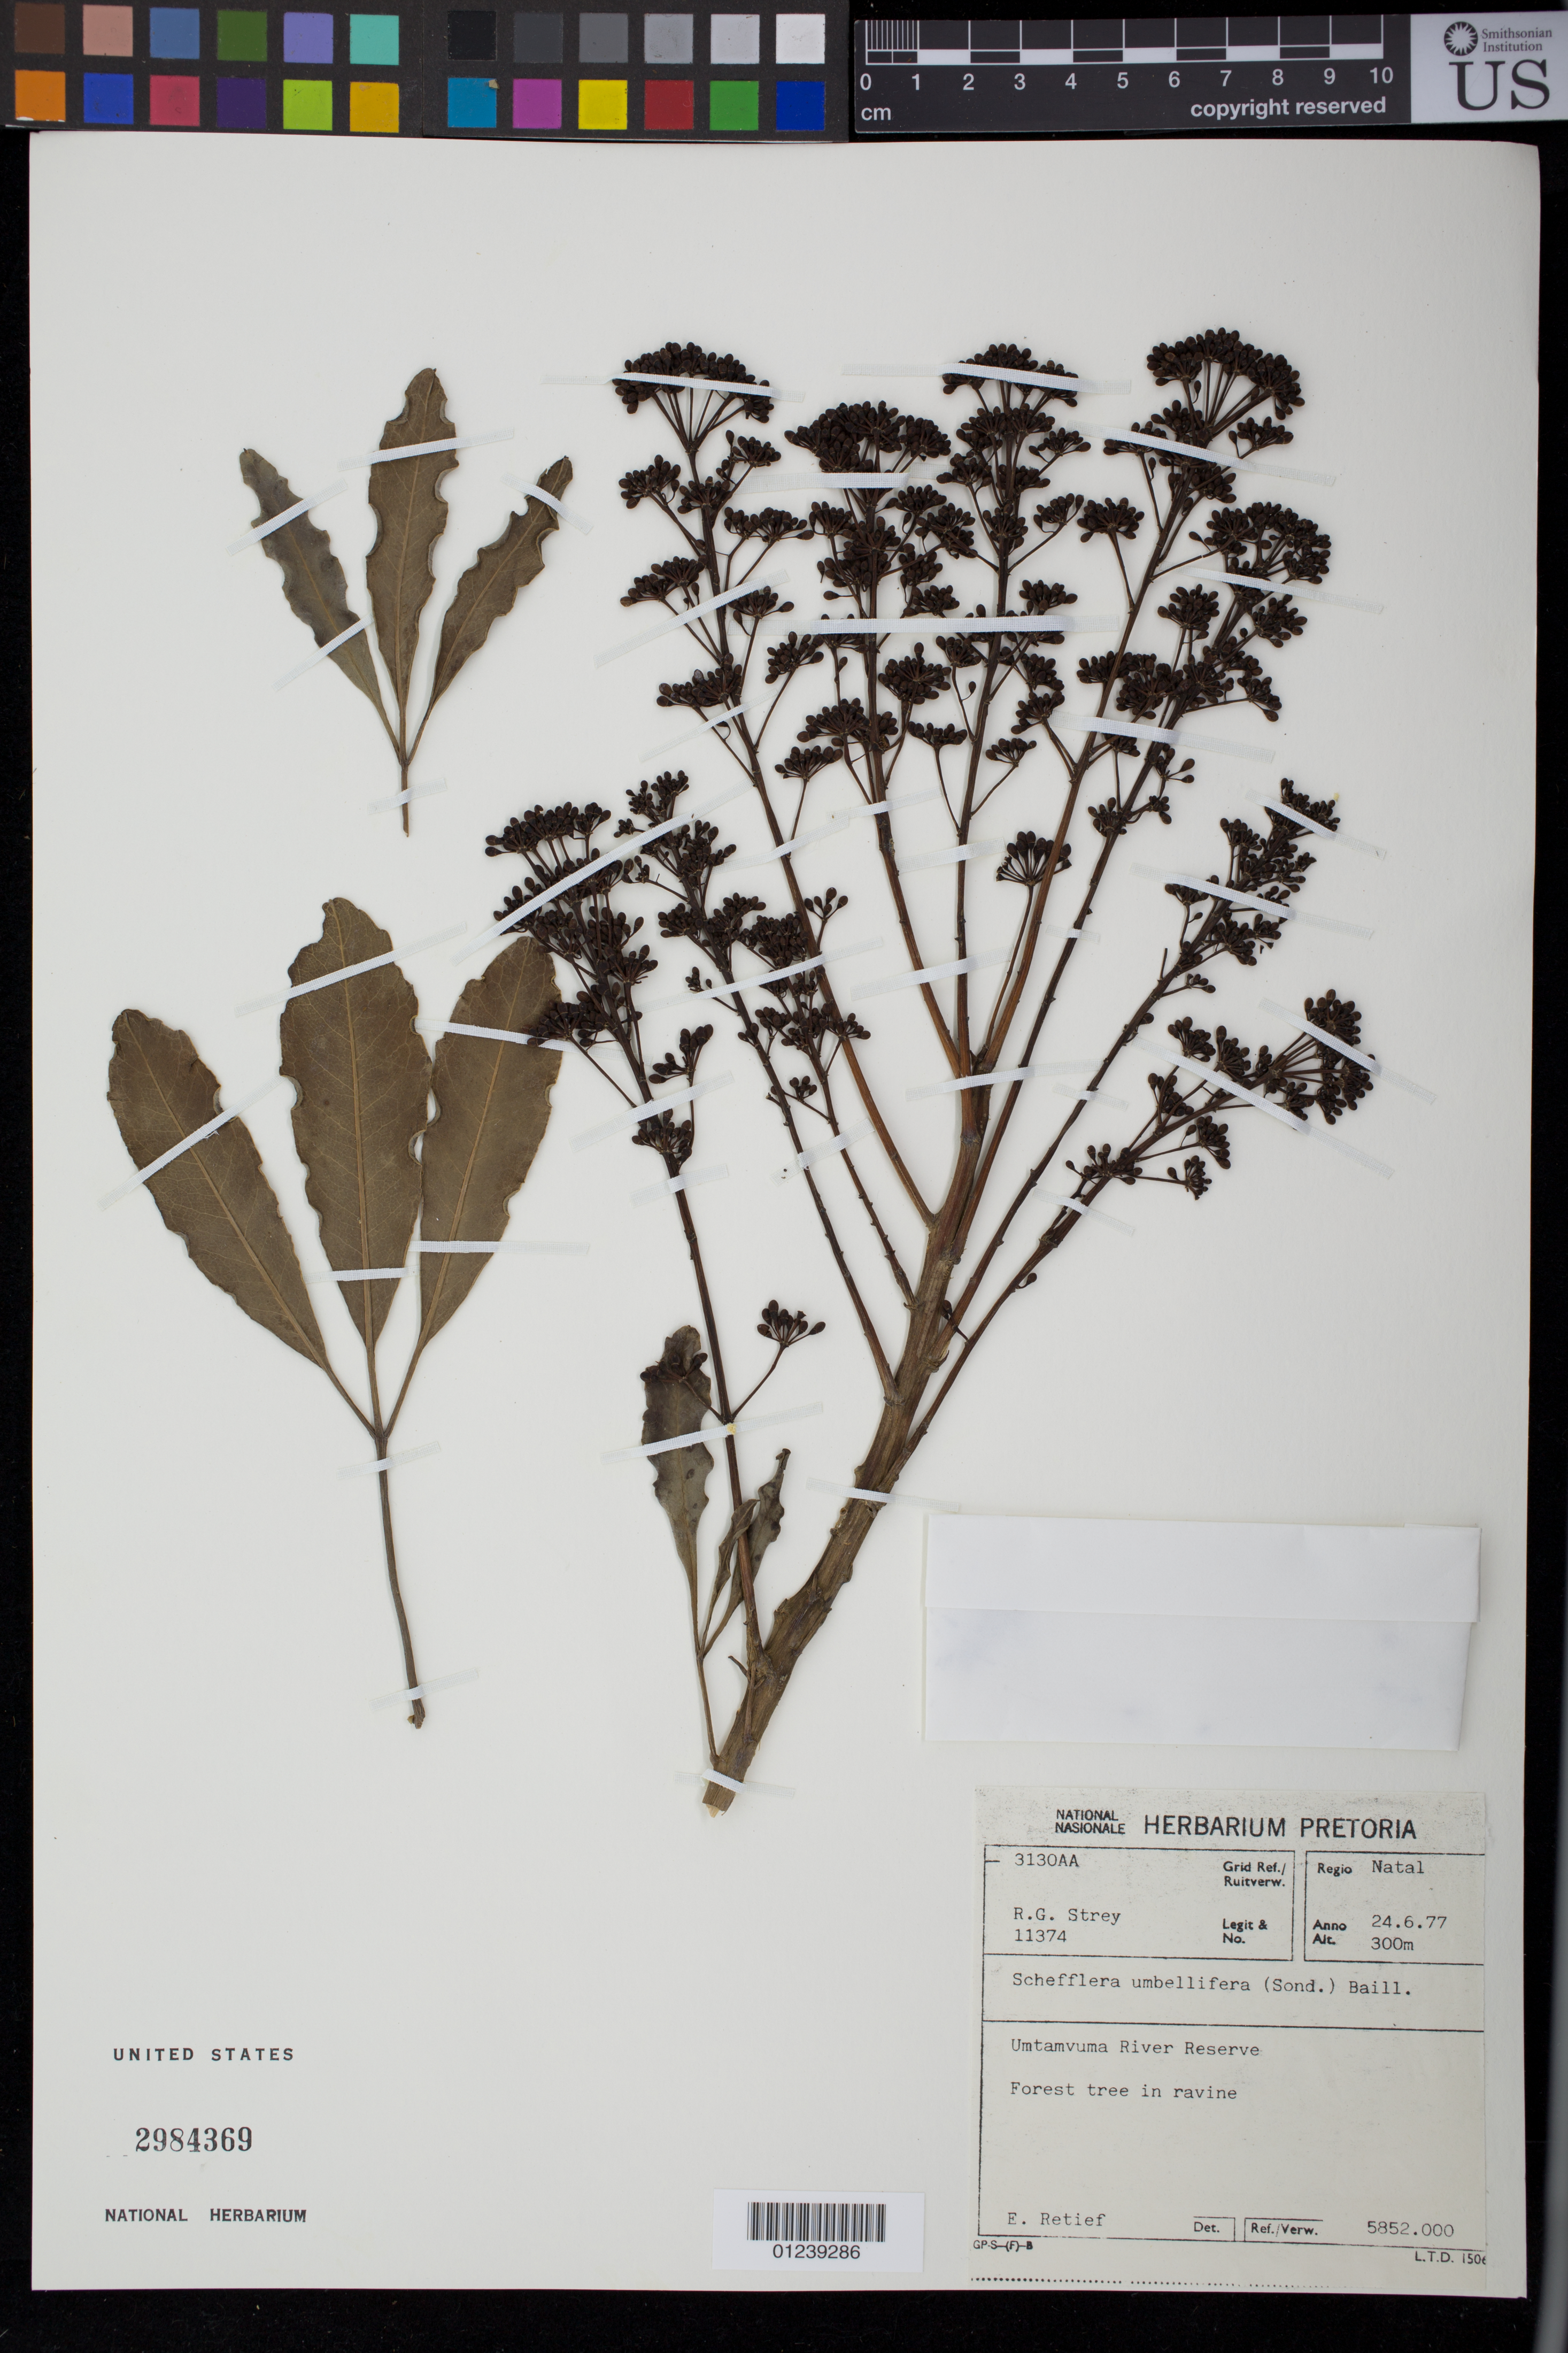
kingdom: Plantae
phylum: Tracheophyta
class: Magnoliopsida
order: Apiales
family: Araliaceae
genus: Schefflera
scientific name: Schefflera umbellifera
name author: (Sond.) Baill.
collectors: R. G. Strey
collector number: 11374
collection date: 1977-06-24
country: South Africa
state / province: KwaZulu-Natal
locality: Umtamvuma [Umtamvuna] River Reserve, Natal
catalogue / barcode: US 2984369